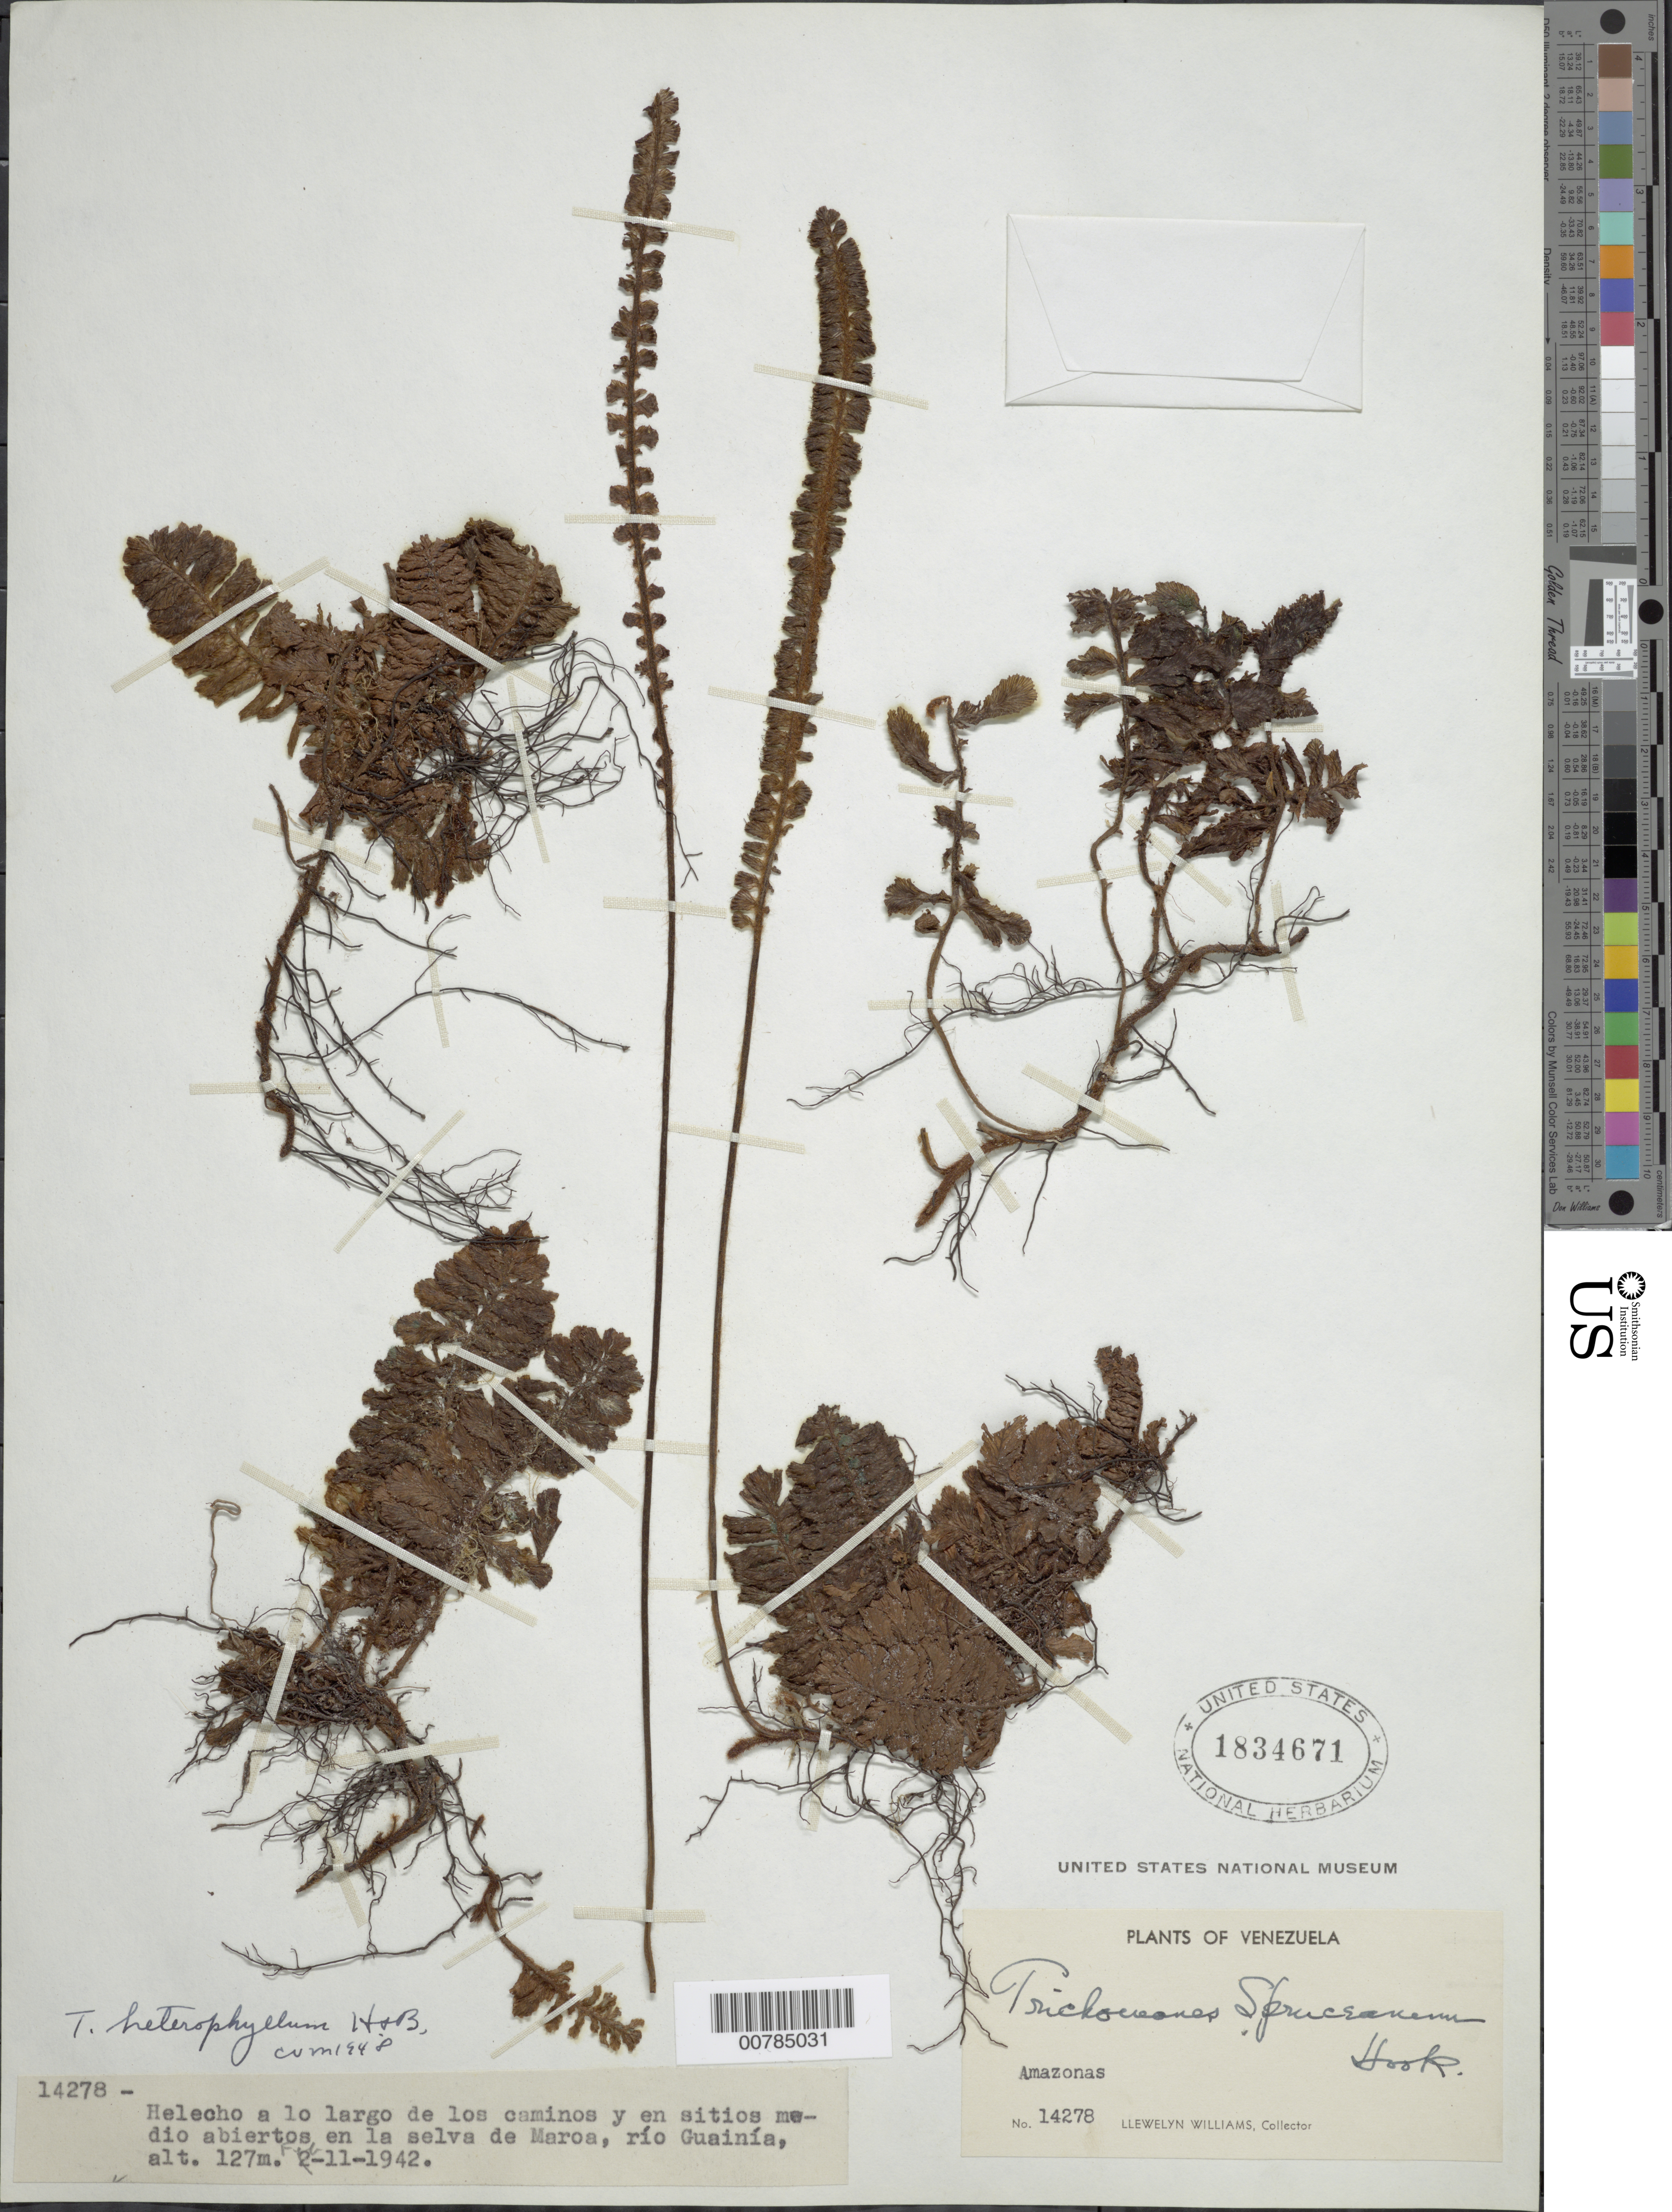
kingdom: Plantae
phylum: Tracheophyta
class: Polypodiopsida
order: Hymenophyllales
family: Hymenophyllaceae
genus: Trichomanes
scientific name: Trichomanes humboldtii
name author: (Bosch) Lellinger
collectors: Ll. Williams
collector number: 14278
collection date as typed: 11-Feb-42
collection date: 1942-02-11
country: Venezuela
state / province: Amazonas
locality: Maroa, Río Guainía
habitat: A lo largo de los caminos y en sitios medio abiertos en la selva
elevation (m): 127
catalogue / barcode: US 1834671